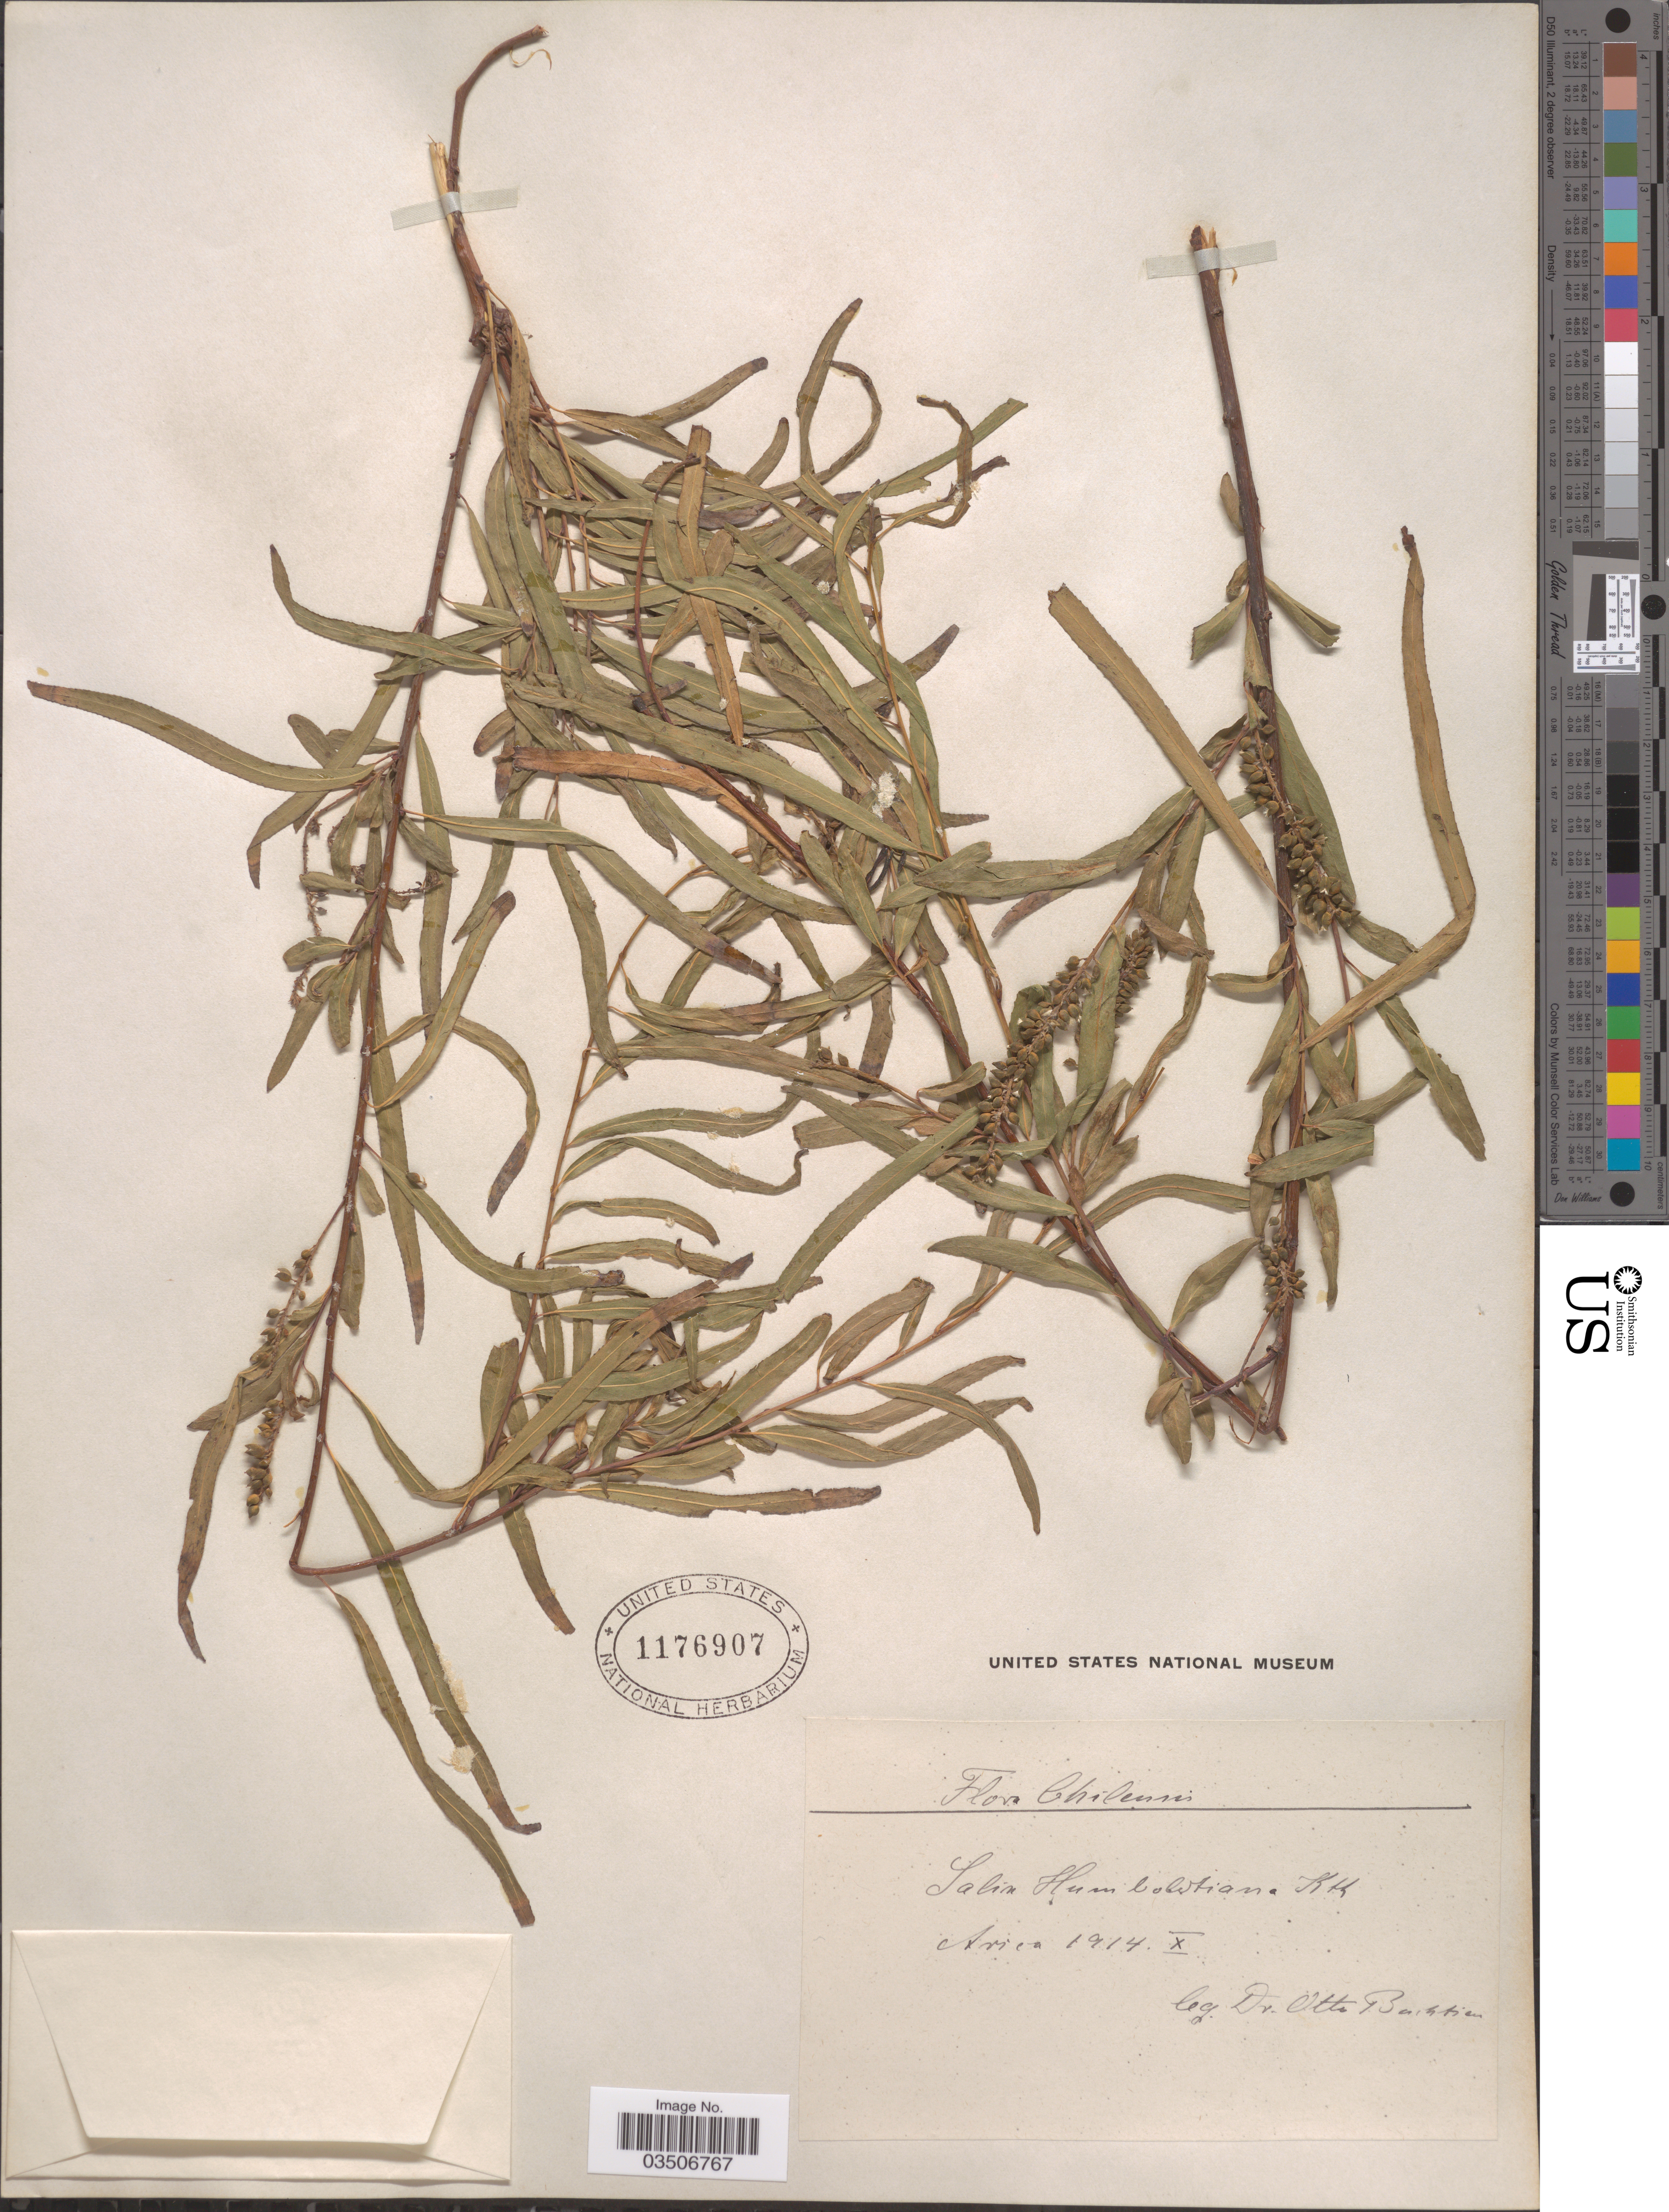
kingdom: Plantae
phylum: Tracheophyta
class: Magnoliopsida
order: Malpighiales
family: Salicaceae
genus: Salix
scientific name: Salix humboldtiana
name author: Willd.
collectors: O. Buchtien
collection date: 1914-10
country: Chile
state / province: Arica y Parinacota (XV)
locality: Arica.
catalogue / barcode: US 1176907